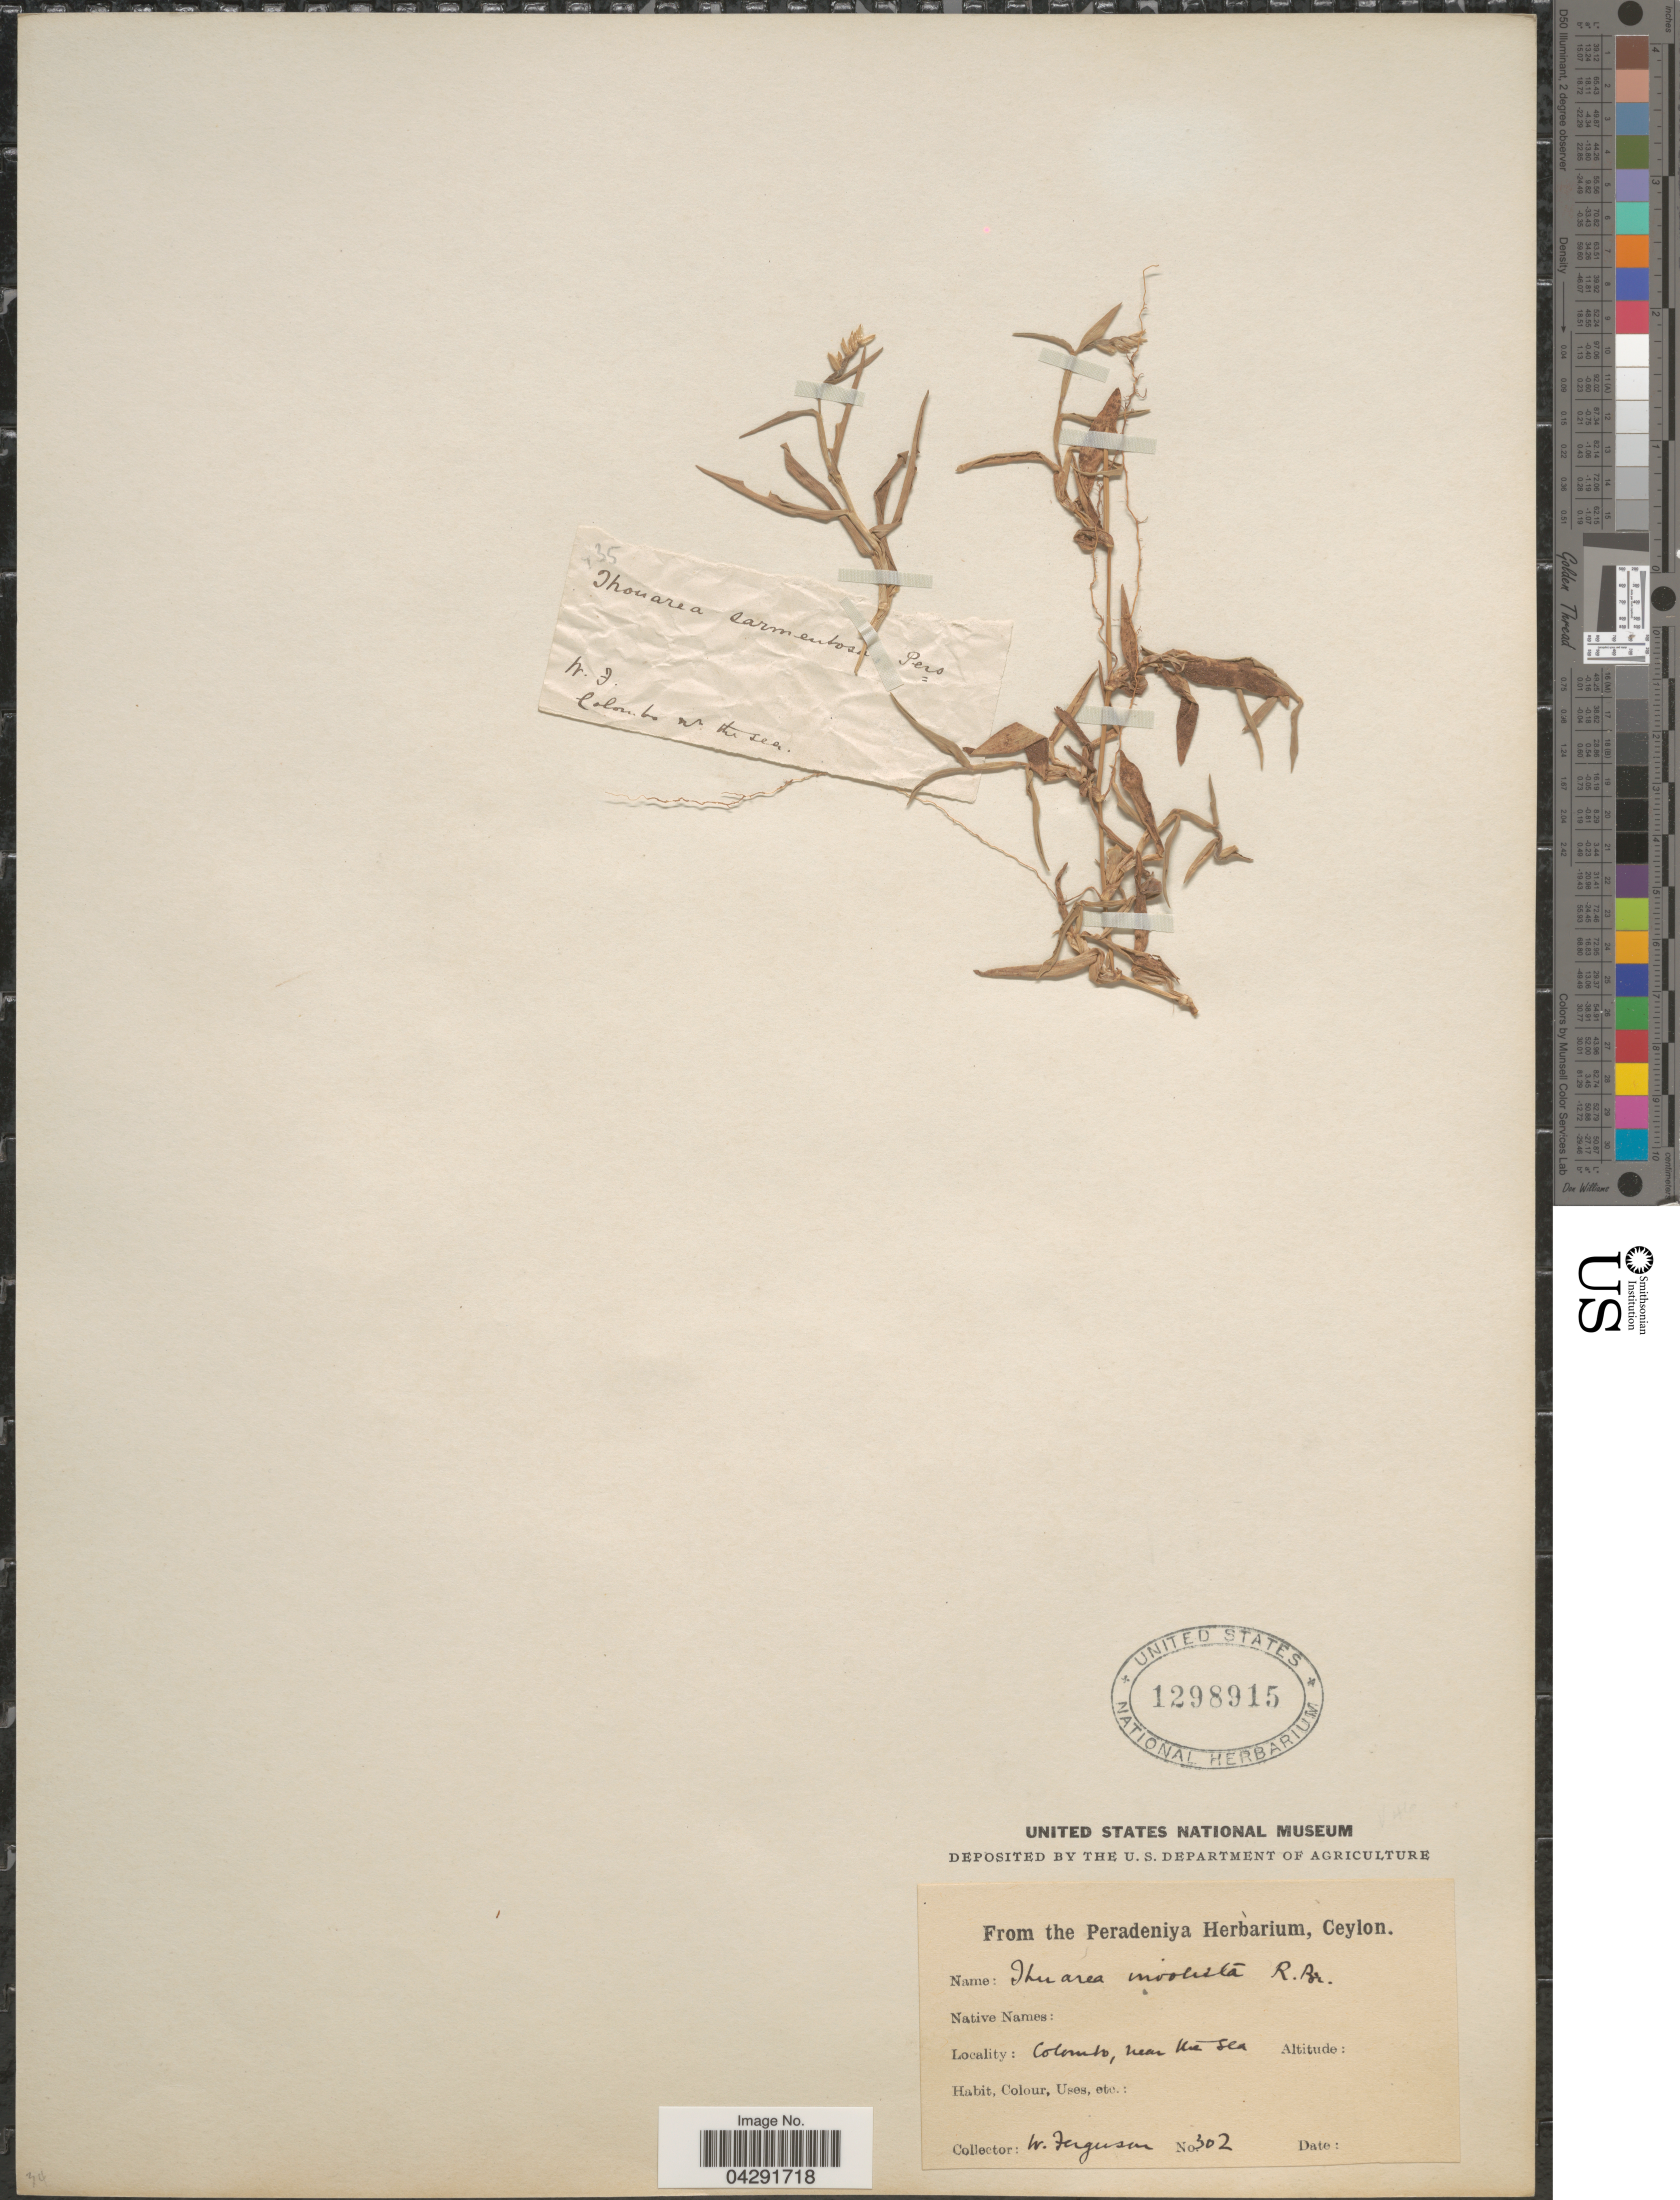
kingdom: Plantae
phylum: Tracheophyta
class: Liliopsida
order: Poales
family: Poaceae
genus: Thuarea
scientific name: Thuarea involuta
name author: (G. Forst.) R. Br. ex Sm.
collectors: W. Ferguson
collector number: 302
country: Sri Lanka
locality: Peradeniya Herbarium, Ceylon [unsure placement] Colombo [interpreted], near the sea.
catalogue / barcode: US 1298915